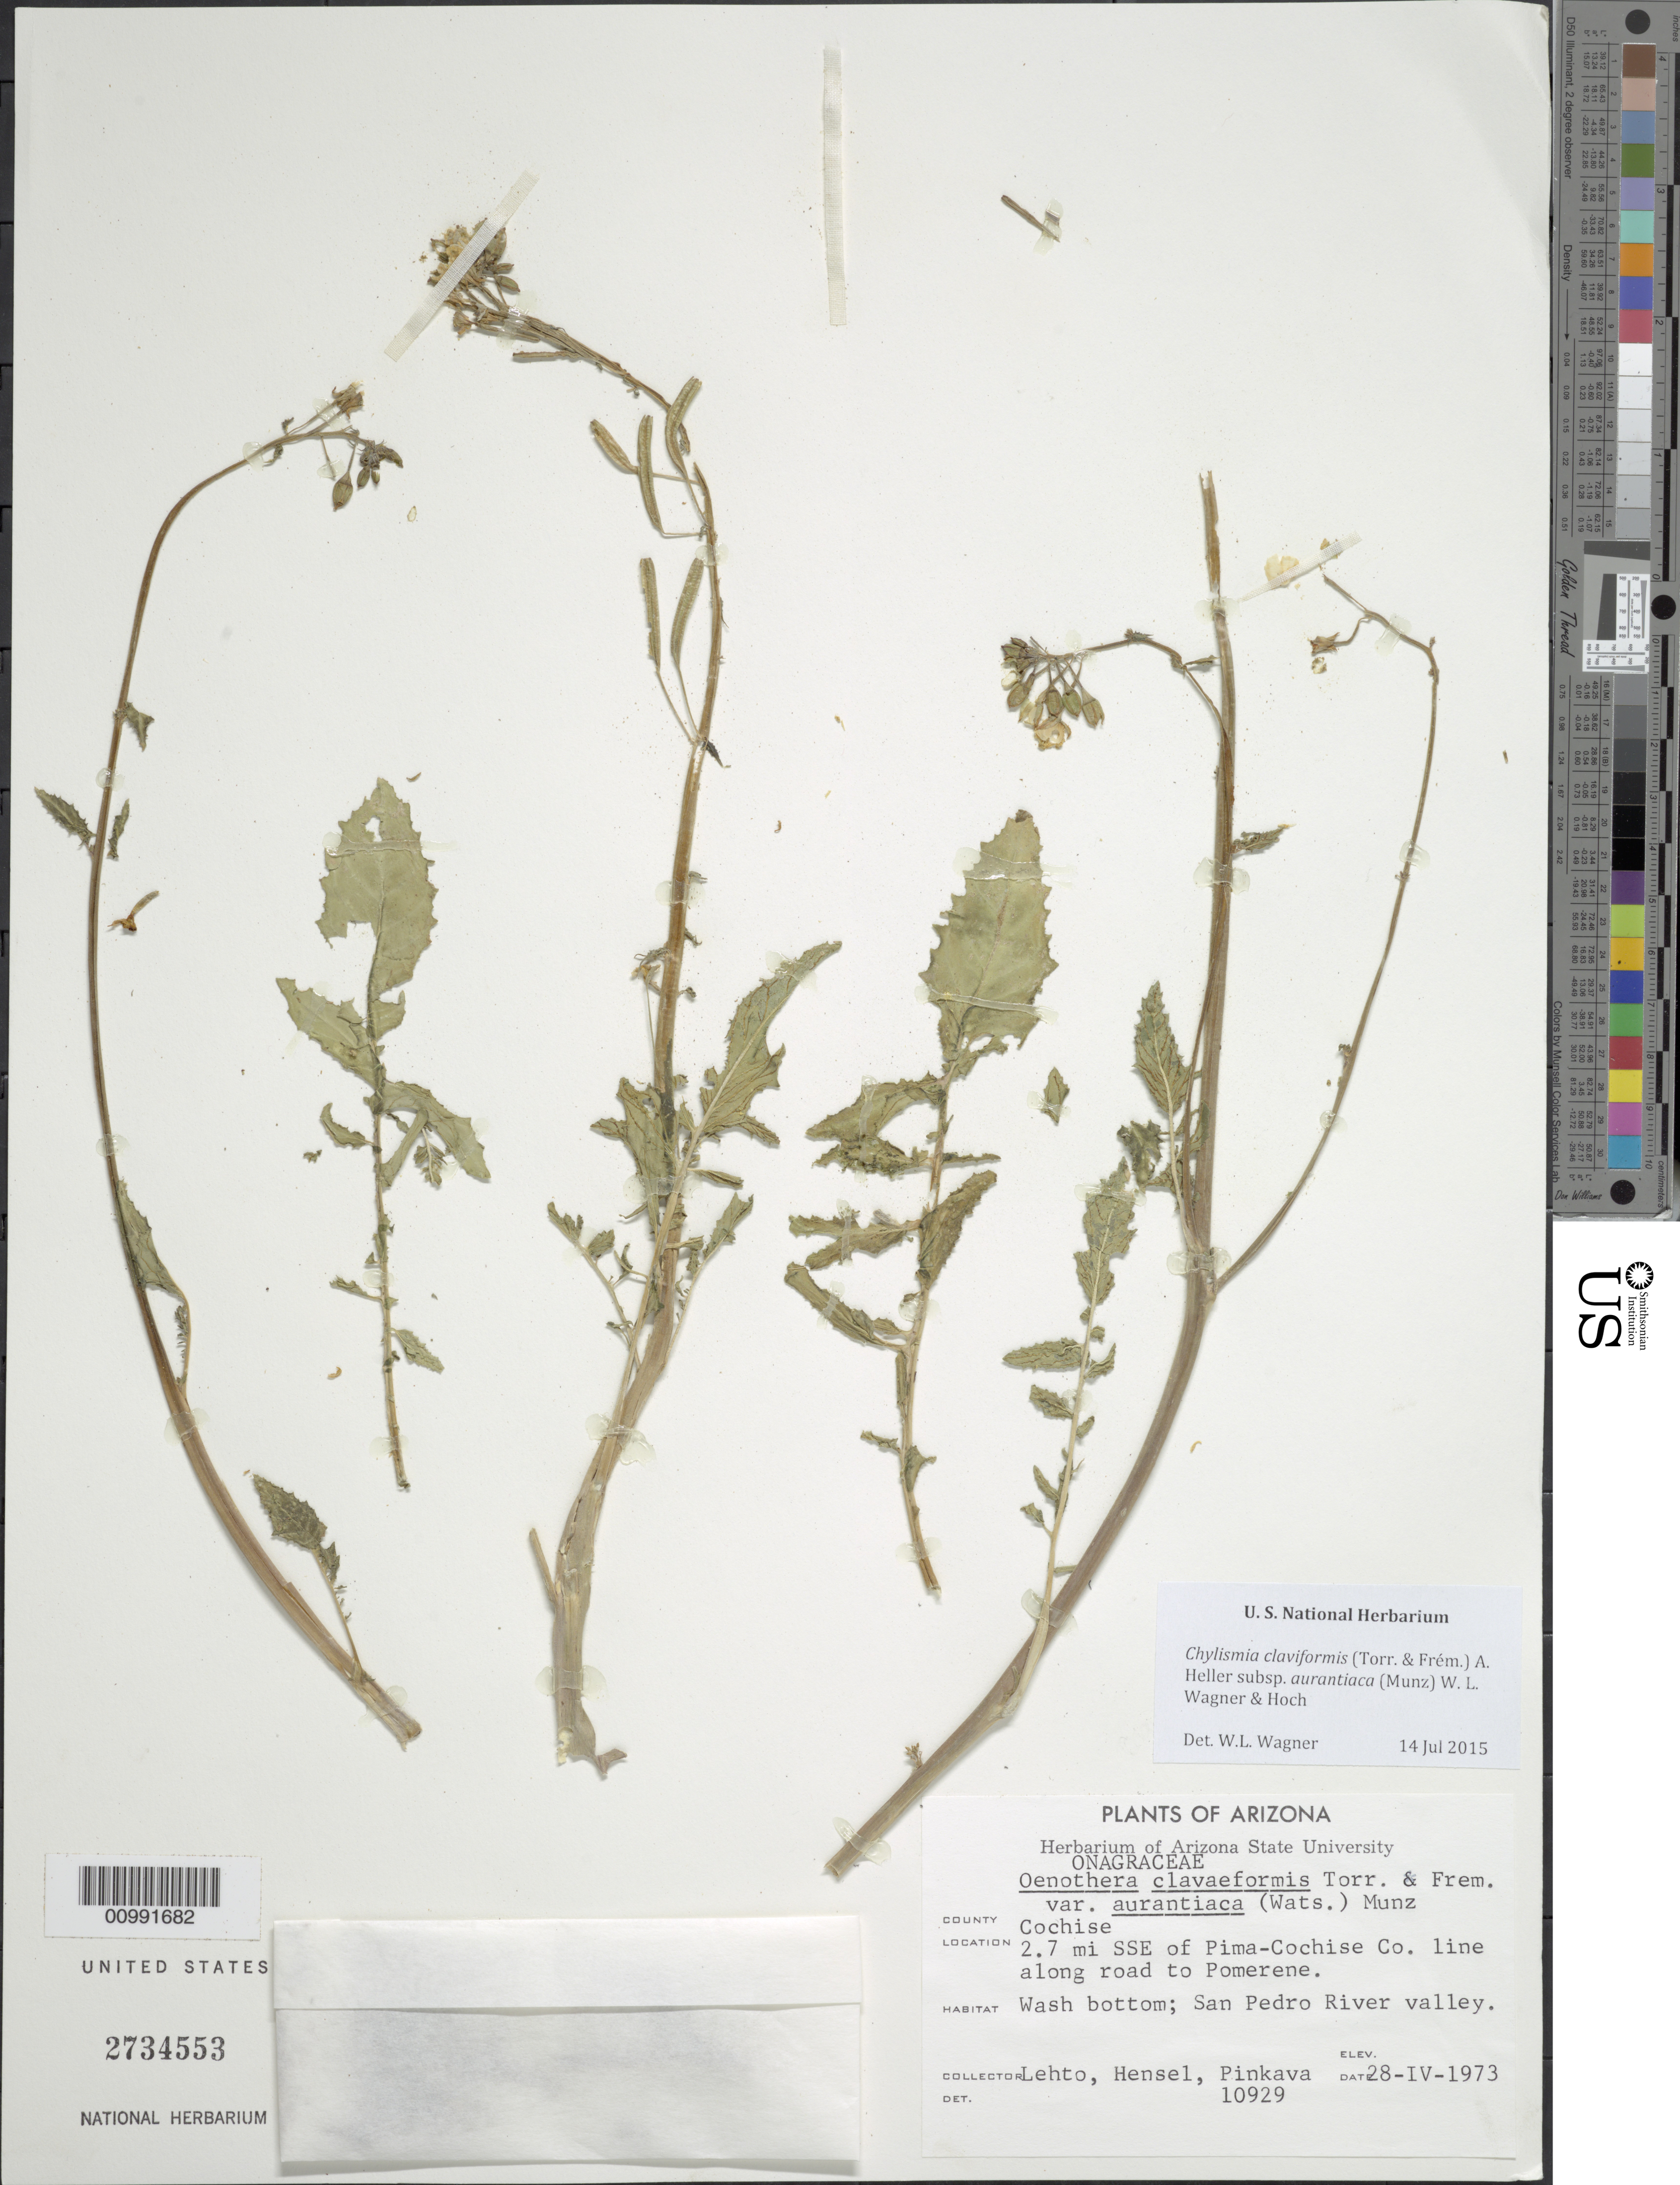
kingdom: Plantae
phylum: Tracheophyta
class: Magnoliopsida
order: Myrtales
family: Onagraceae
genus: Chylismia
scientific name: Chylismia claviformis subsp. aurantiaca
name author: (Munz) W.L. Wagner & Hoch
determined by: Wagner, W. L., (BOT), Smithsonian Institution - National Museum of Natural History (UNITED STATES)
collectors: E. Lehto & -. Hensel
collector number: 10929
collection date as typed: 28 Jun 1973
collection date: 1973-06-28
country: United States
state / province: Arizona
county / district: Cochise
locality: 2.7 miles SE of Pima-Cochise County line along road to Pomerene. San Pedro River Valley.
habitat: Wash bottom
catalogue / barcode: US 2734553